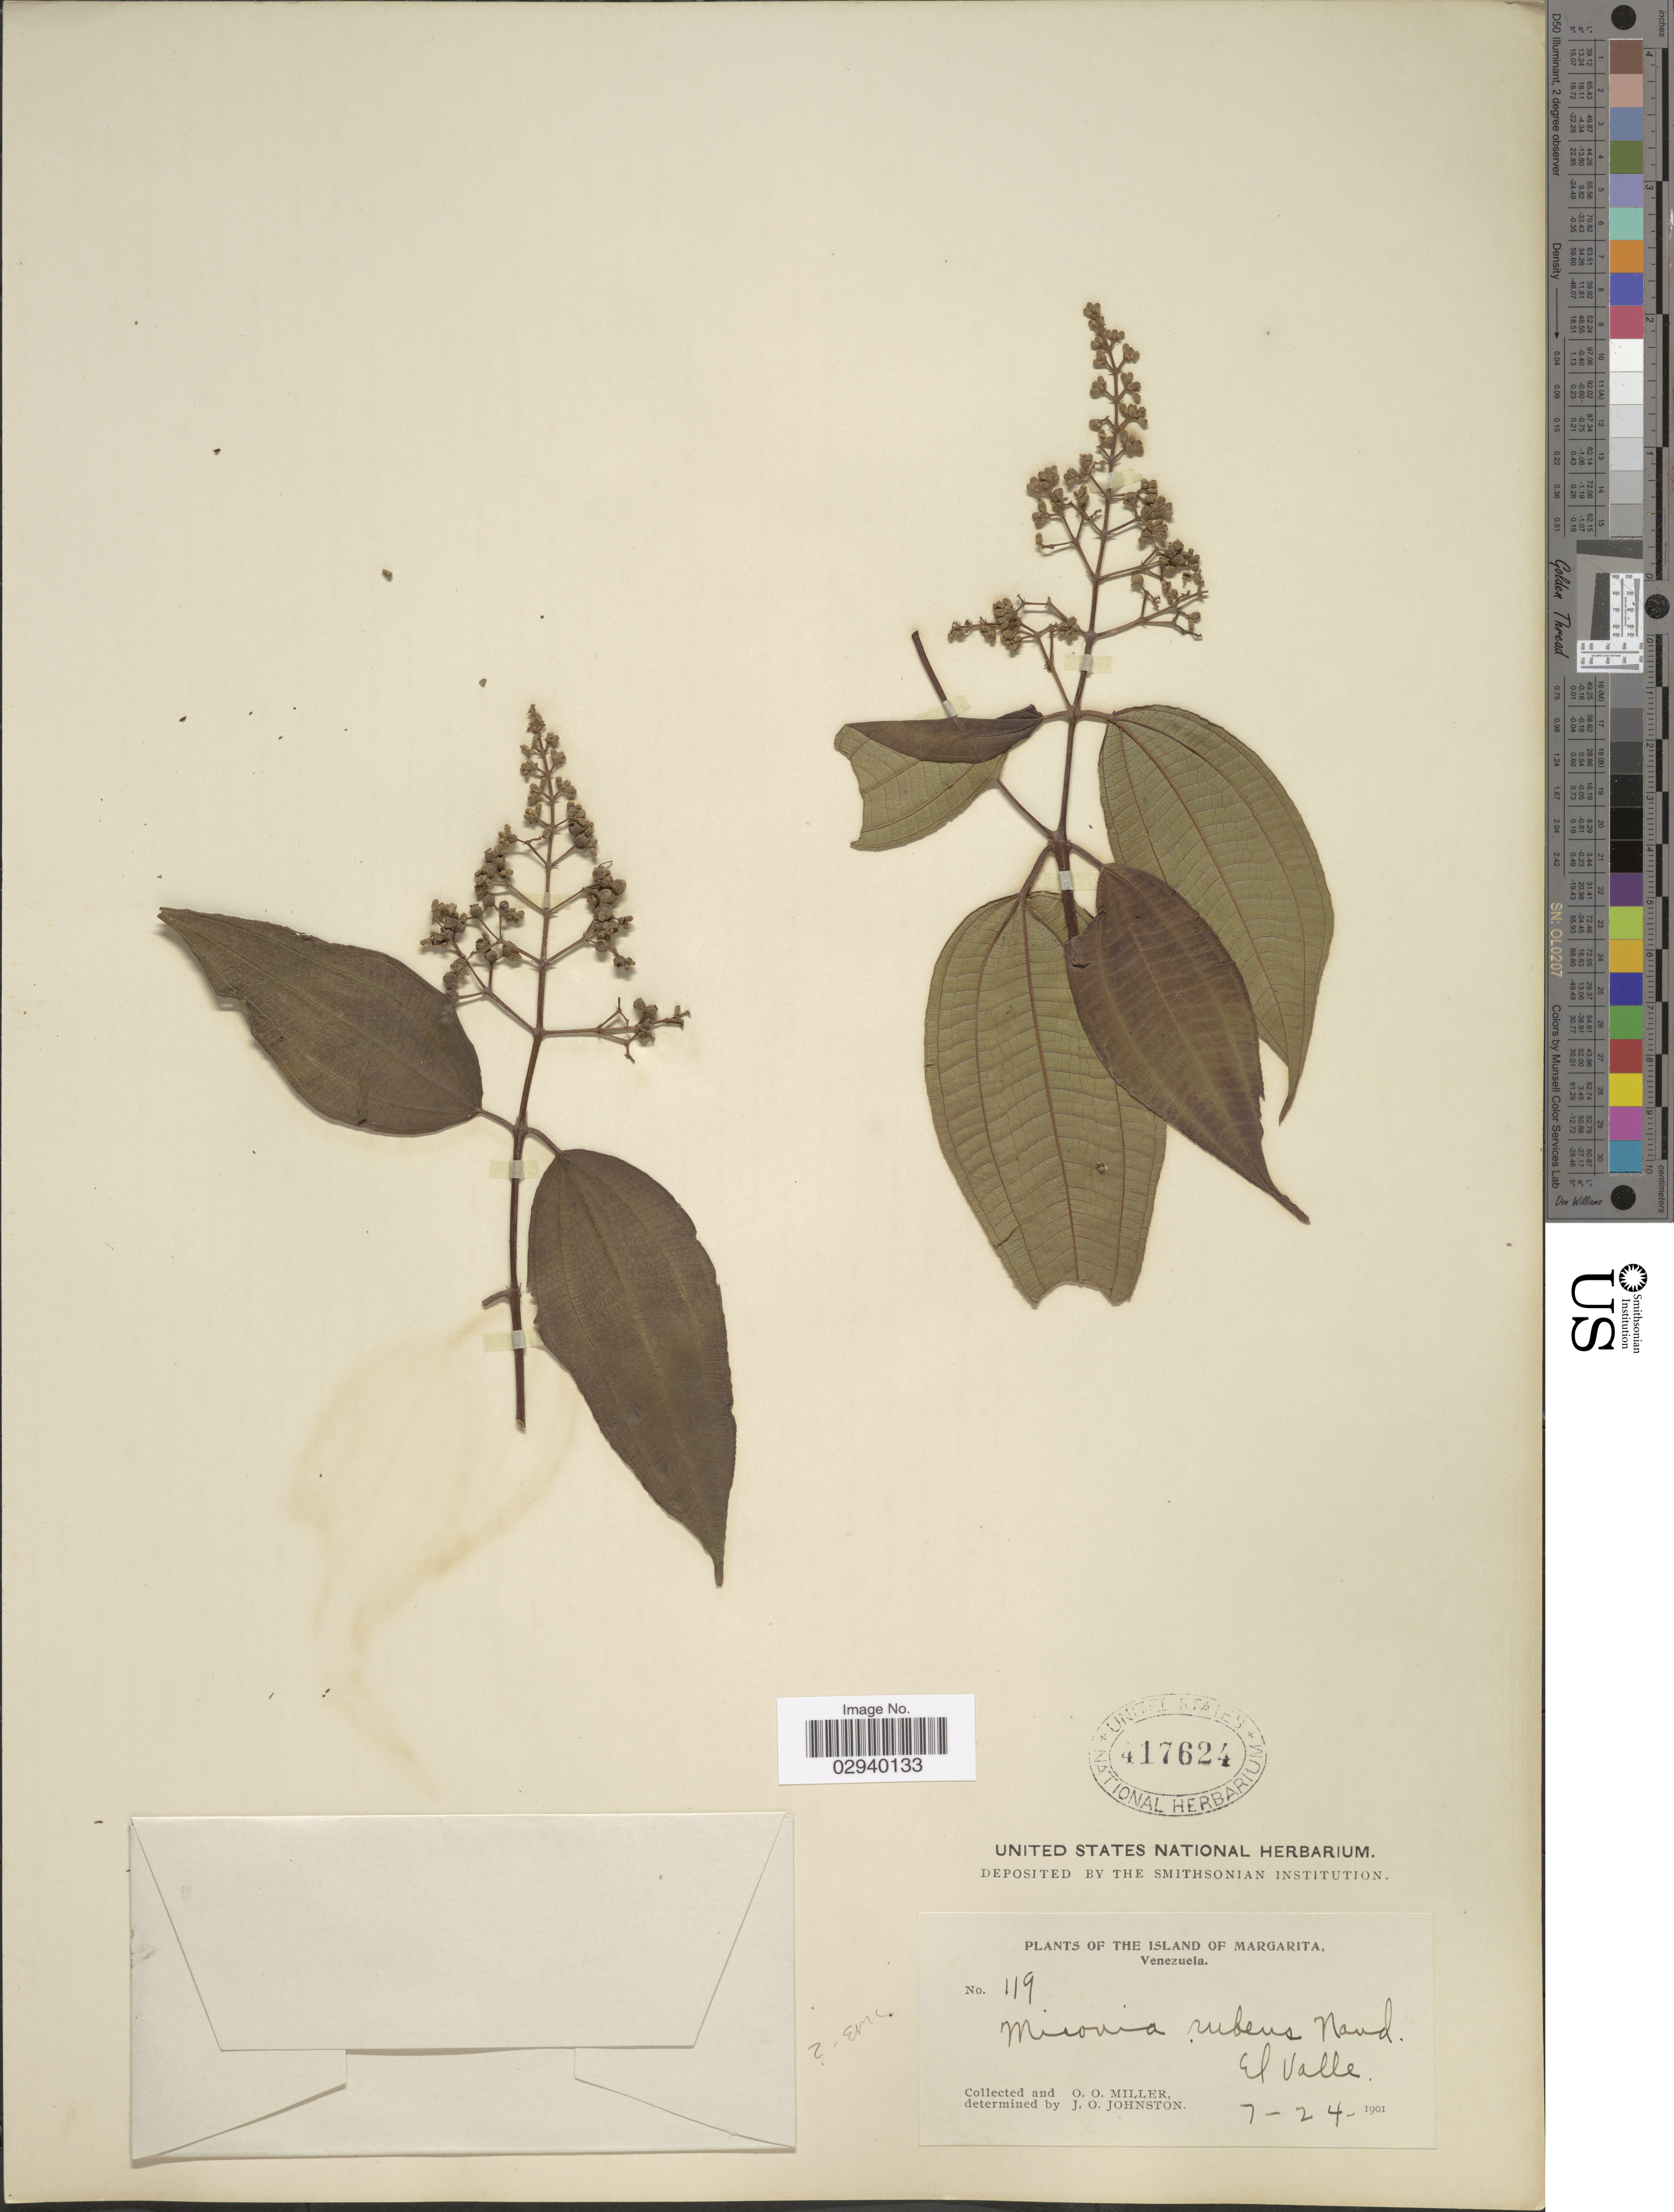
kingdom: Plantae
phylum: Tracheophyta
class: Magnoliopsida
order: Myrtales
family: Melastomataceae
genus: Miconia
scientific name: Miconia laevigata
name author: (L.) D. Don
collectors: O. O. Miller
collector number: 119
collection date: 1901-07-24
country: Venezuela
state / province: Nueva Esparta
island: Margarita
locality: Island of Margarita. El Valle.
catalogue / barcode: US 417624